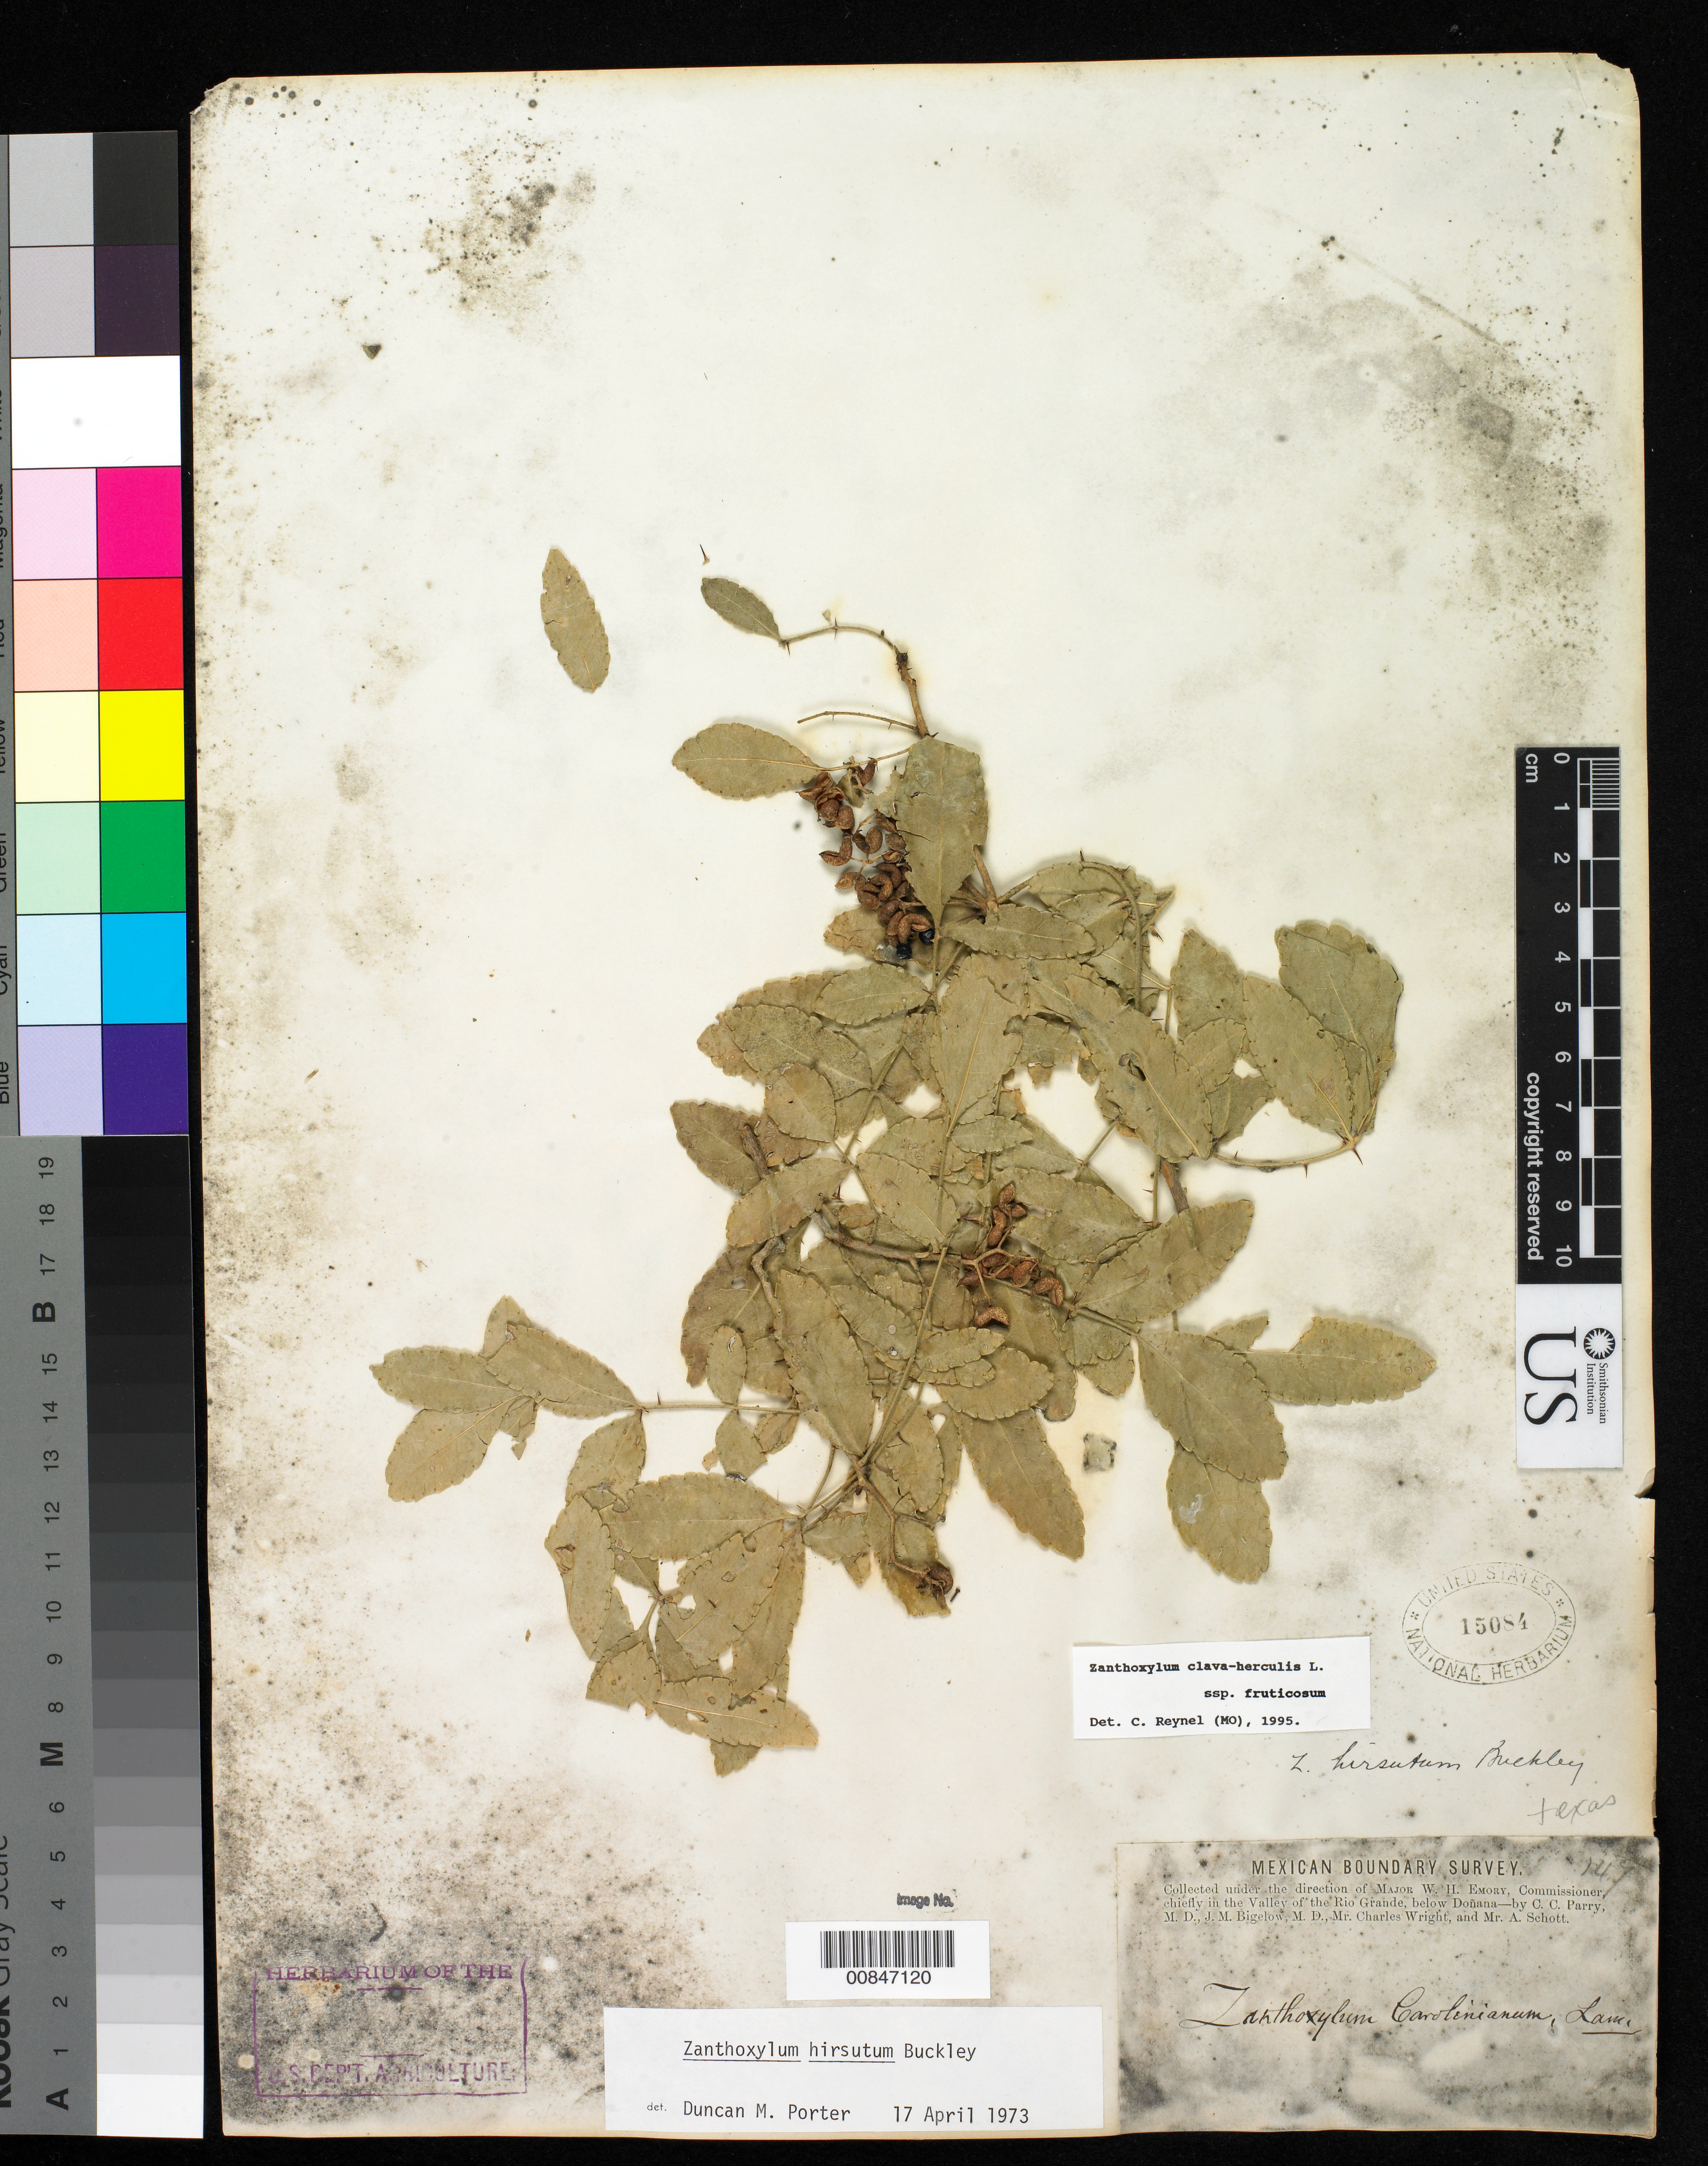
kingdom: Plantae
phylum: Tracheophyta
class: Magnoliopsida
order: Sapindales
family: Rutaceae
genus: Zanthoxylum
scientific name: Zanthoxylum clava-herculis var. fruticosum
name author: (A. Gray) S. Watson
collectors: C. C. Parry, J. M. Bigelow, C. Wright & A. C. V. Schott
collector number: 147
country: United States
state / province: Texas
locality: Valley of the Rio Grande, below Doñana.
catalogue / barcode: US 15084